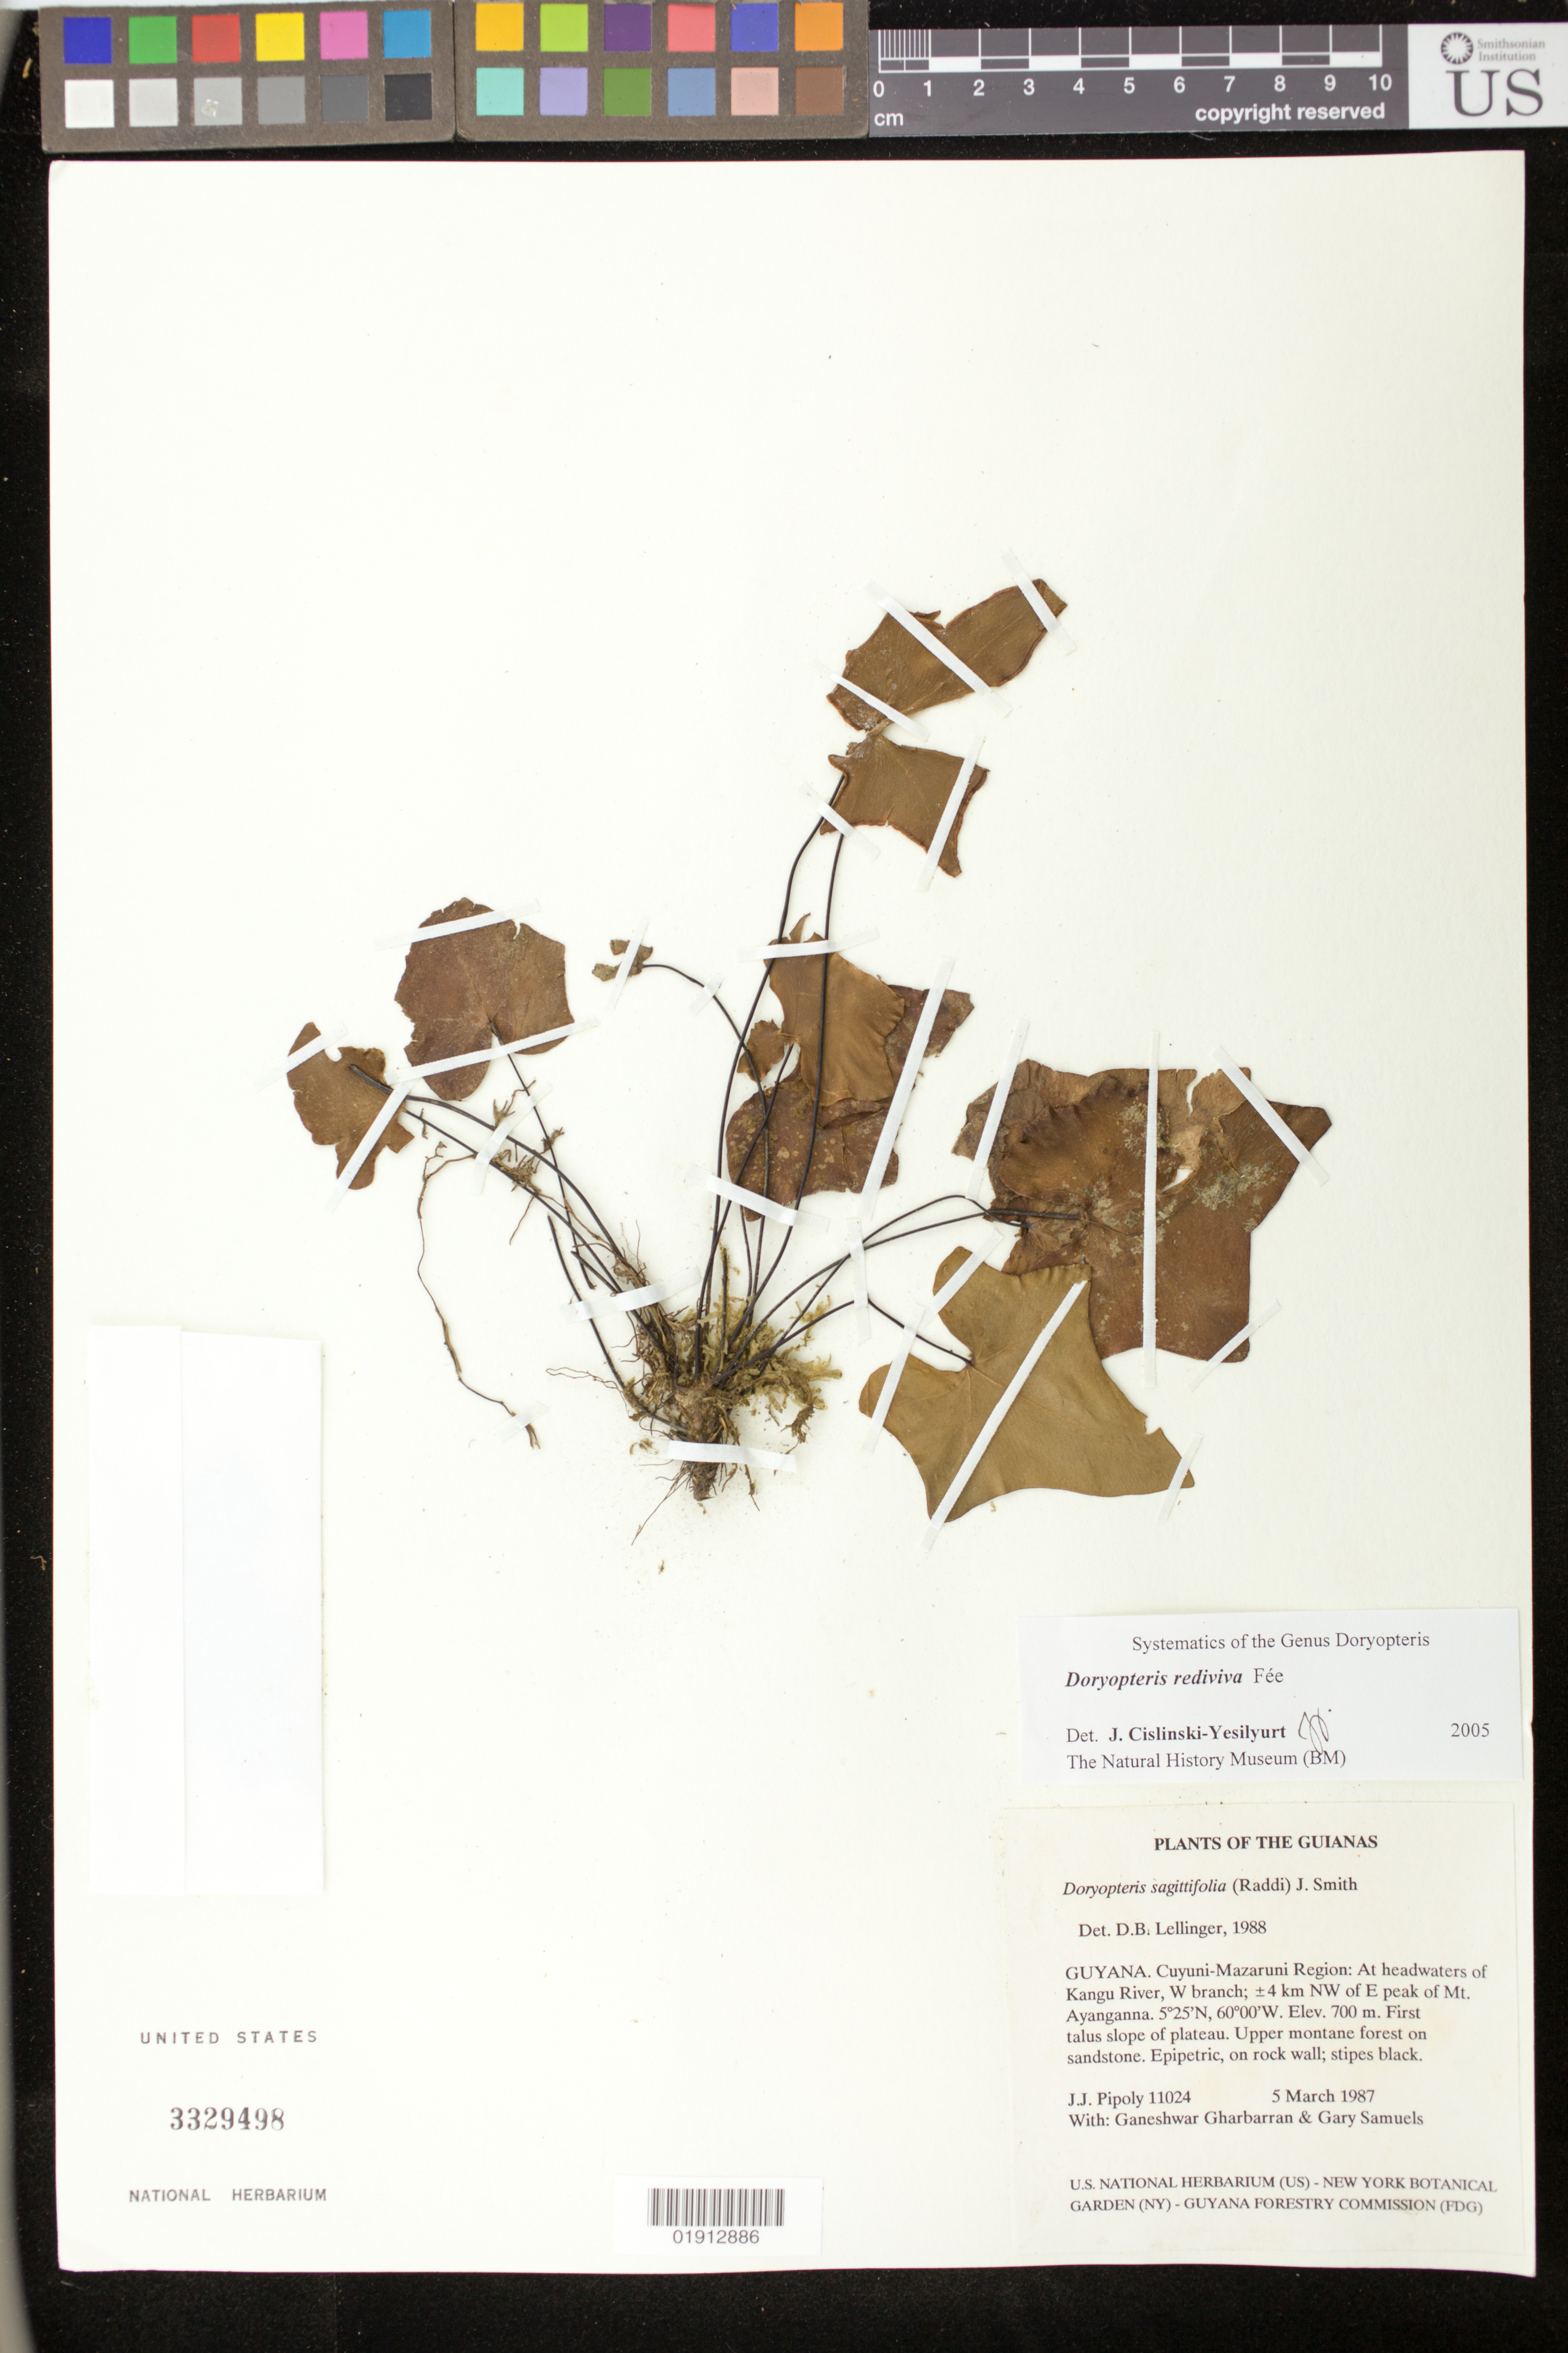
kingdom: Plantae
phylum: Tracheophyta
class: Polypodiopsida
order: Polypodiales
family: Pteridaceae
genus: Doryopteris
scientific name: Doryopteris rediviva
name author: Fée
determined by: Yesilyurt, J. C.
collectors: J. J. Pipoly, G. Gharbarran & G. Samuels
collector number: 11024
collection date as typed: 05 Mar 1987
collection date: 1987-03-05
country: Guyana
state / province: Cuyuni-Mazaruni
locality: Headwaters of Kangu River, W branch; ±4 km NW of E peak of Mt. Ayanganna, first talus slope of plateau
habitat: Upper montane forest on sandstone. Epipetric, on rock wall.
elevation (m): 700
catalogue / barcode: US 3329498